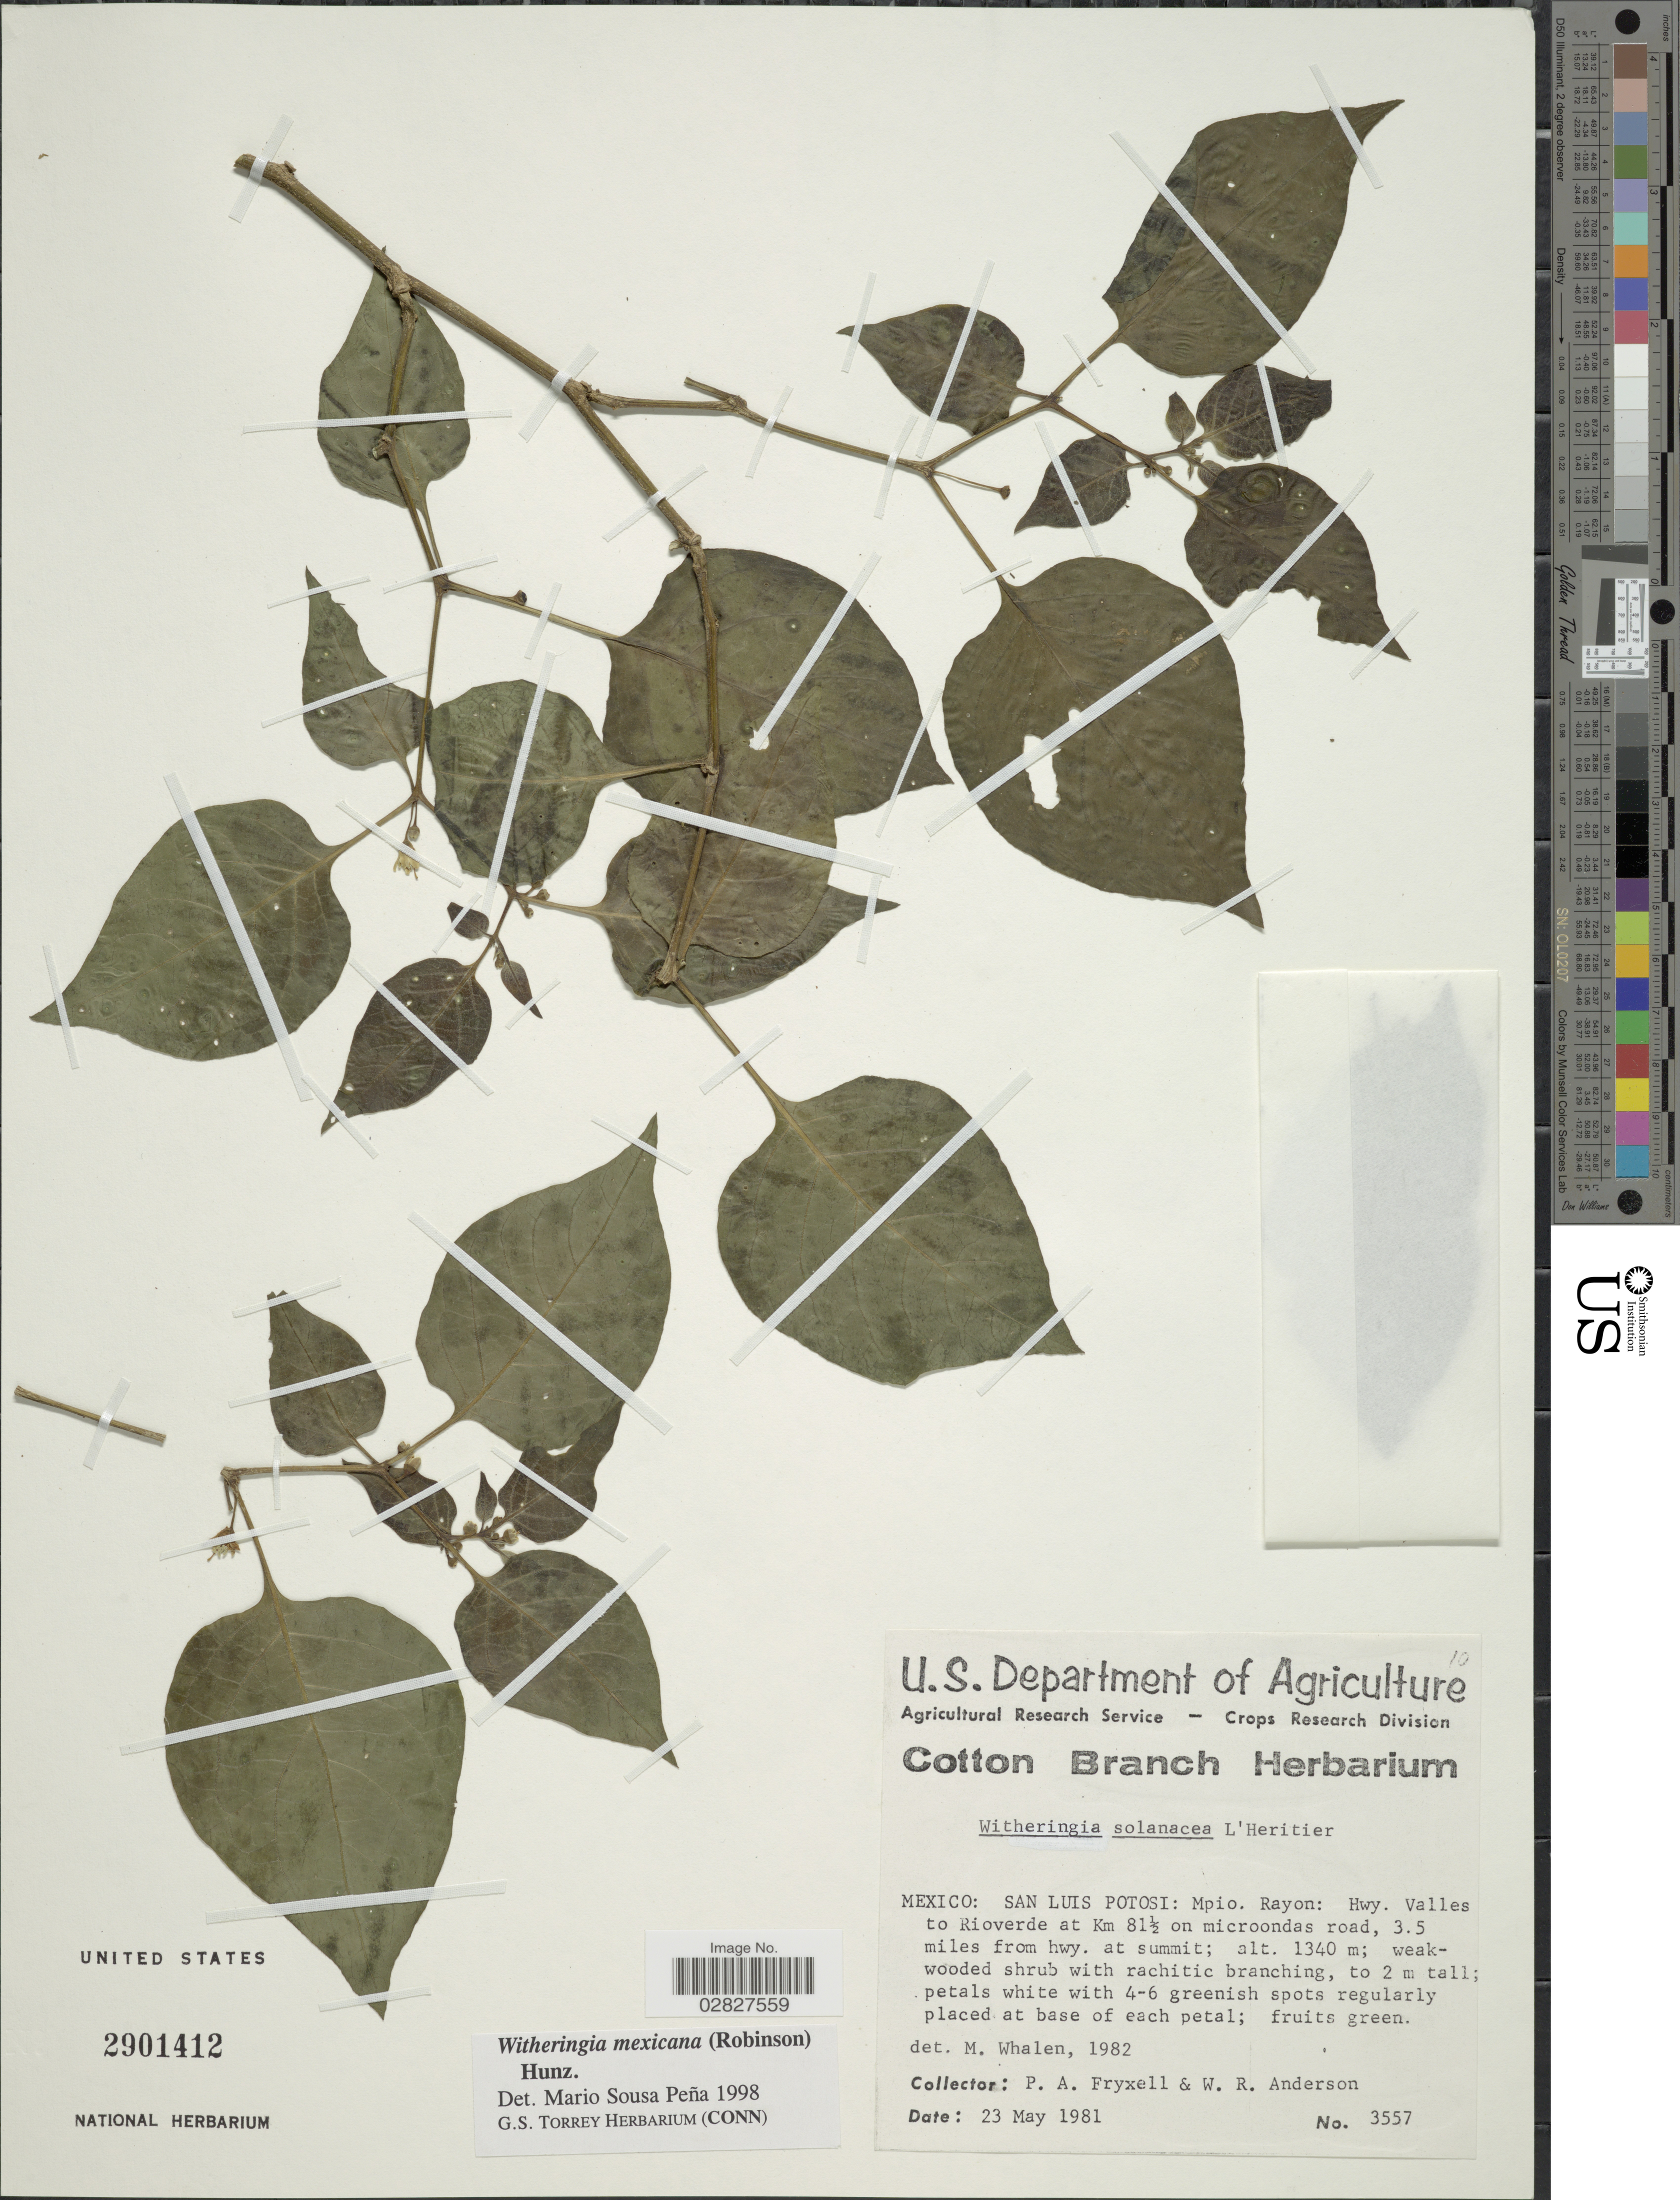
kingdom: Plantae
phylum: Tracheophyta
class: Magnoliopsida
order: Solanales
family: Solanaceae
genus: Witheringia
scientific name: Witheringia mexicana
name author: (B.L. Rob.) Hunz.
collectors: P. A. Fryxell & W. Anderson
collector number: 3557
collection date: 1981-05-23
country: Mexico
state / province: San Luis Potosí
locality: Mpio. Rayon: Hwy. Valles to Rioverde at Km 81½ on microondas road, 3.5 miles from hwy. at summit.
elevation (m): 1340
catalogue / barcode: US 2901412